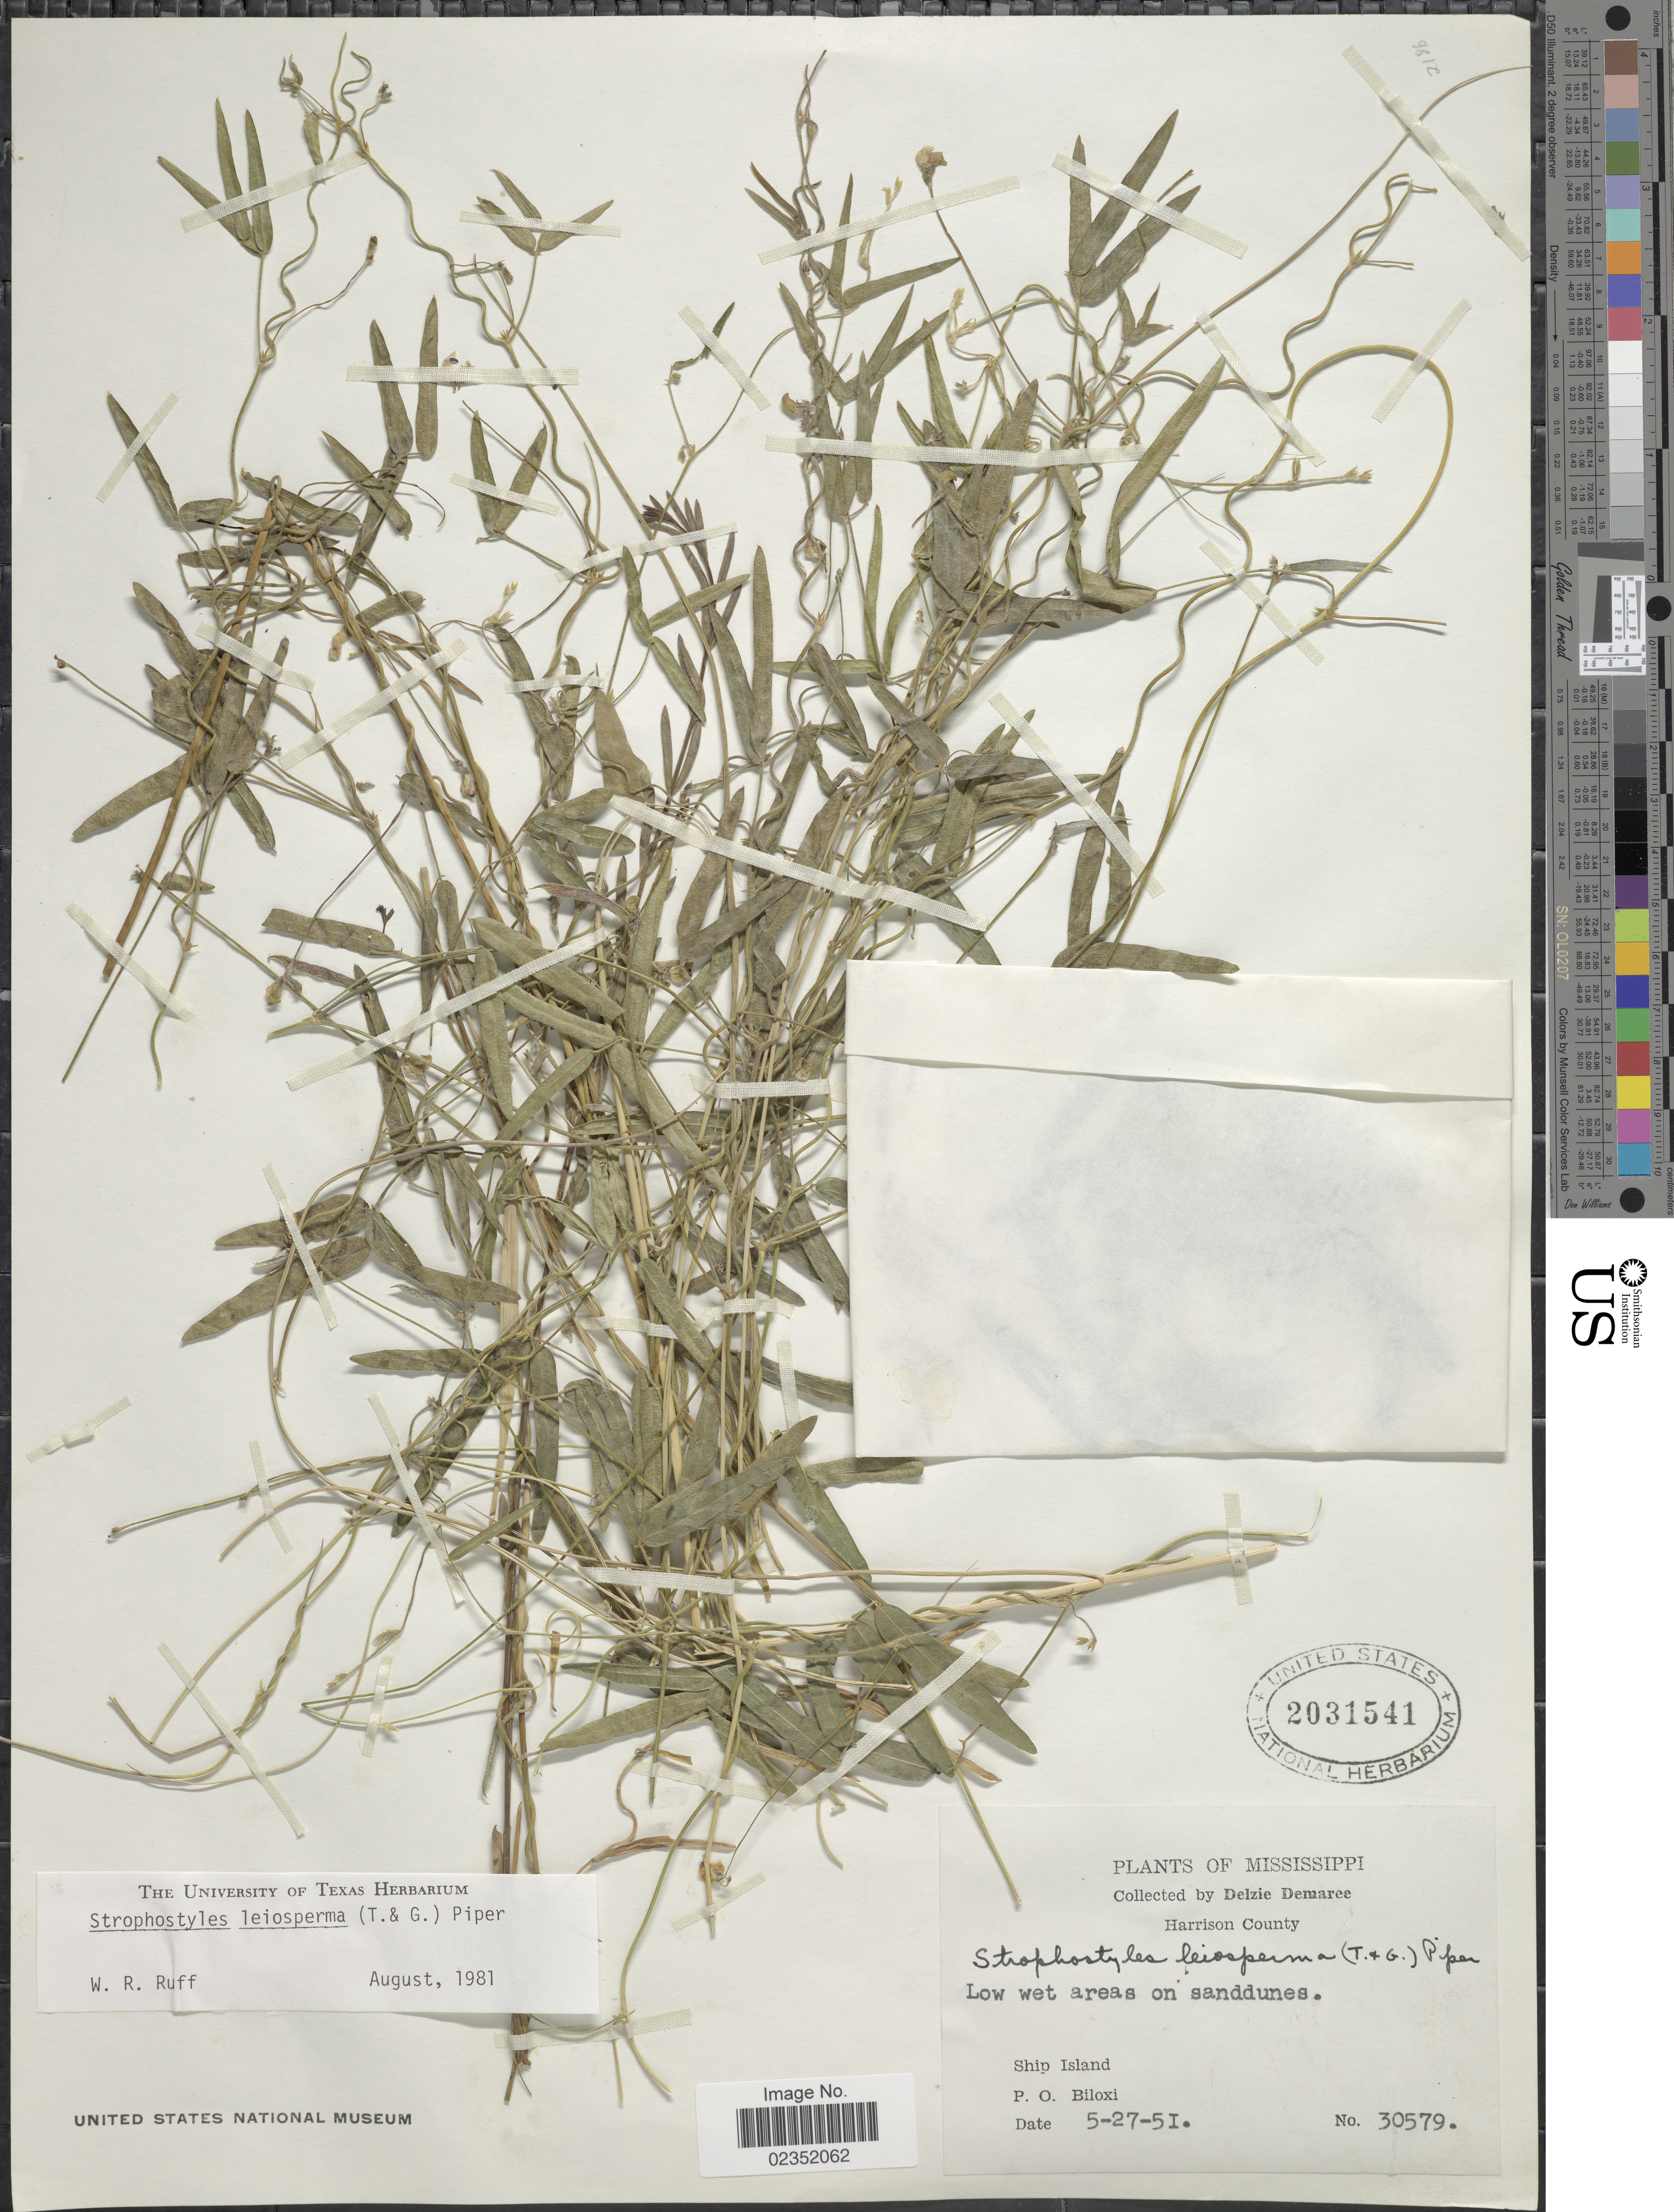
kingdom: Plantae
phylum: Tracheophyta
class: Magnoliopsida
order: Fabales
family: Fabaceae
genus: Strophostyles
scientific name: Strophostyles leiosperma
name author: (Torr. & A. Gray) Piper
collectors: D. Demaree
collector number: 30579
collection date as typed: Transcribed d/m/y: 27/5/51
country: United States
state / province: Mississippi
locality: Harrison County, low wet areas on sanddunes, Ship Island, P.O. Biloxi.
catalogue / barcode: US 2031541